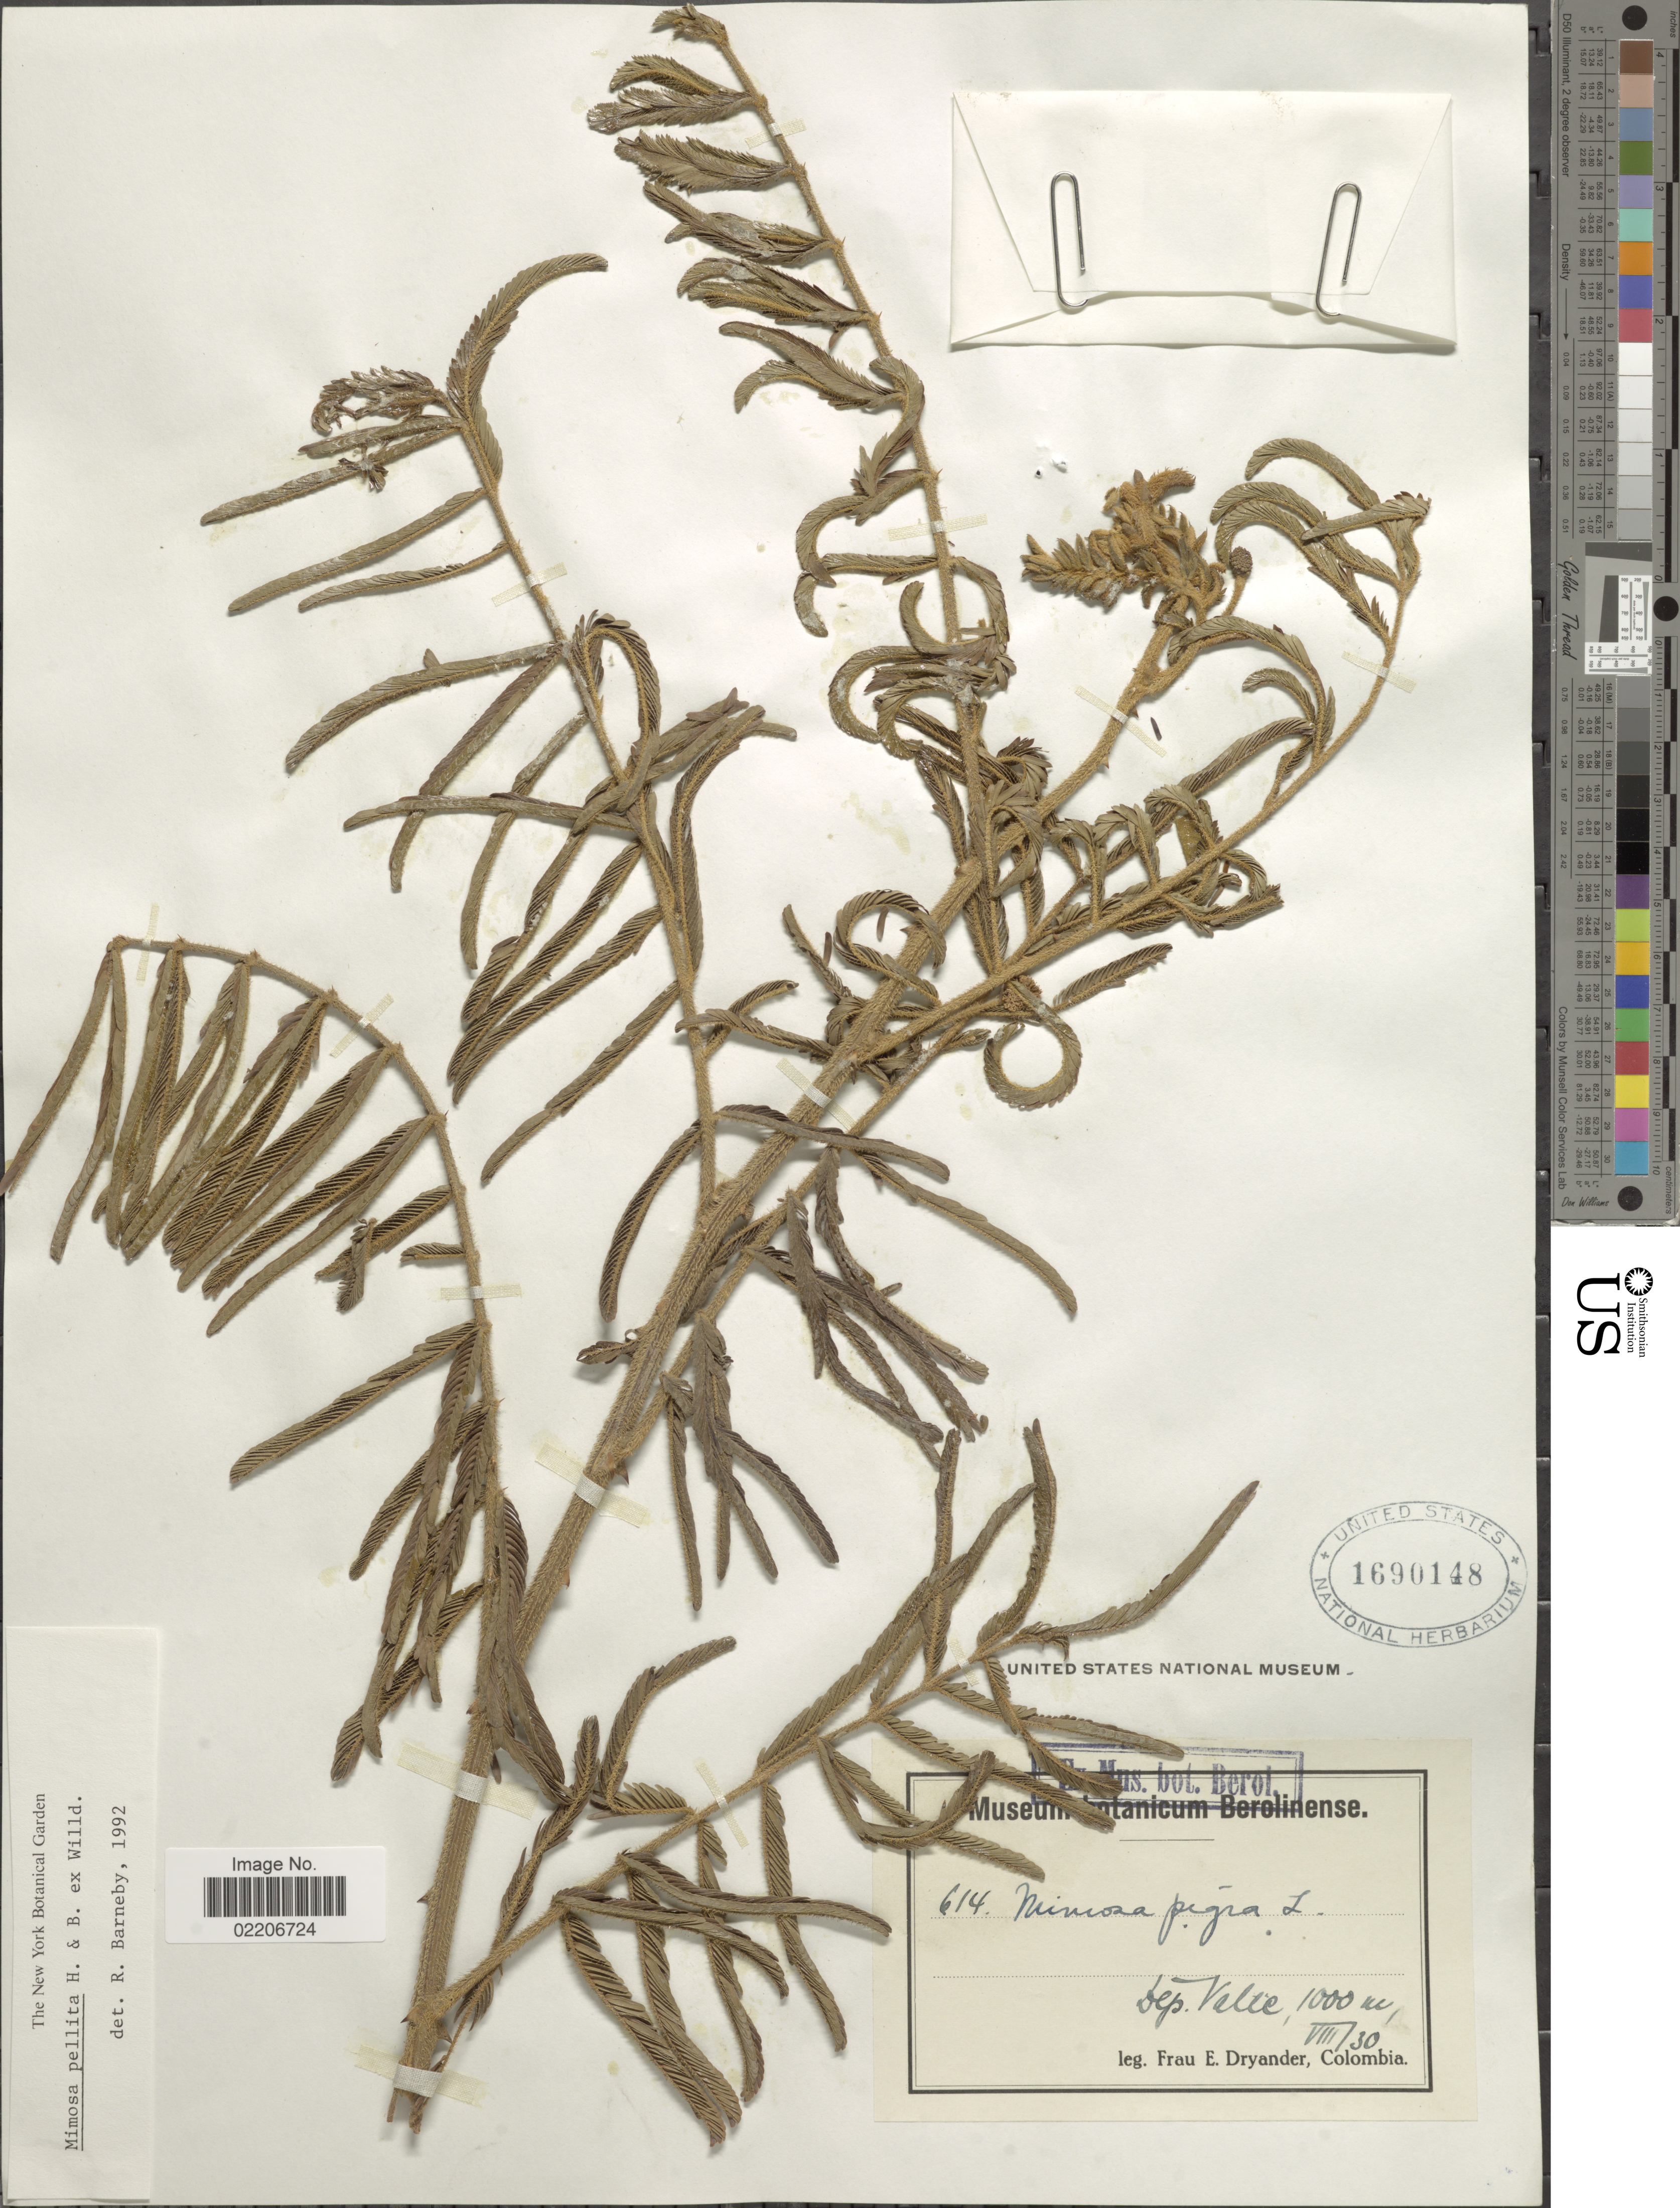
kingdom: Plantae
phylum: Tracheophyta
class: Magnoliopsida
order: Fabales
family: Fabaceae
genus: Mimosa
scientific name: Mimosa pellita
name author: Humb. & Bonpl. ex Willd.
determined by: Barneby, Rupert C., (NY)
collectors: E. Dryander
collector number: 614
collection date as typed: Transcribed d/m/y: /8/30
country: Colombia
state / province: Valle del Cauca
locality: Dep. Valle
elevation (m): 1000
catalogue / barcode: US 1690148